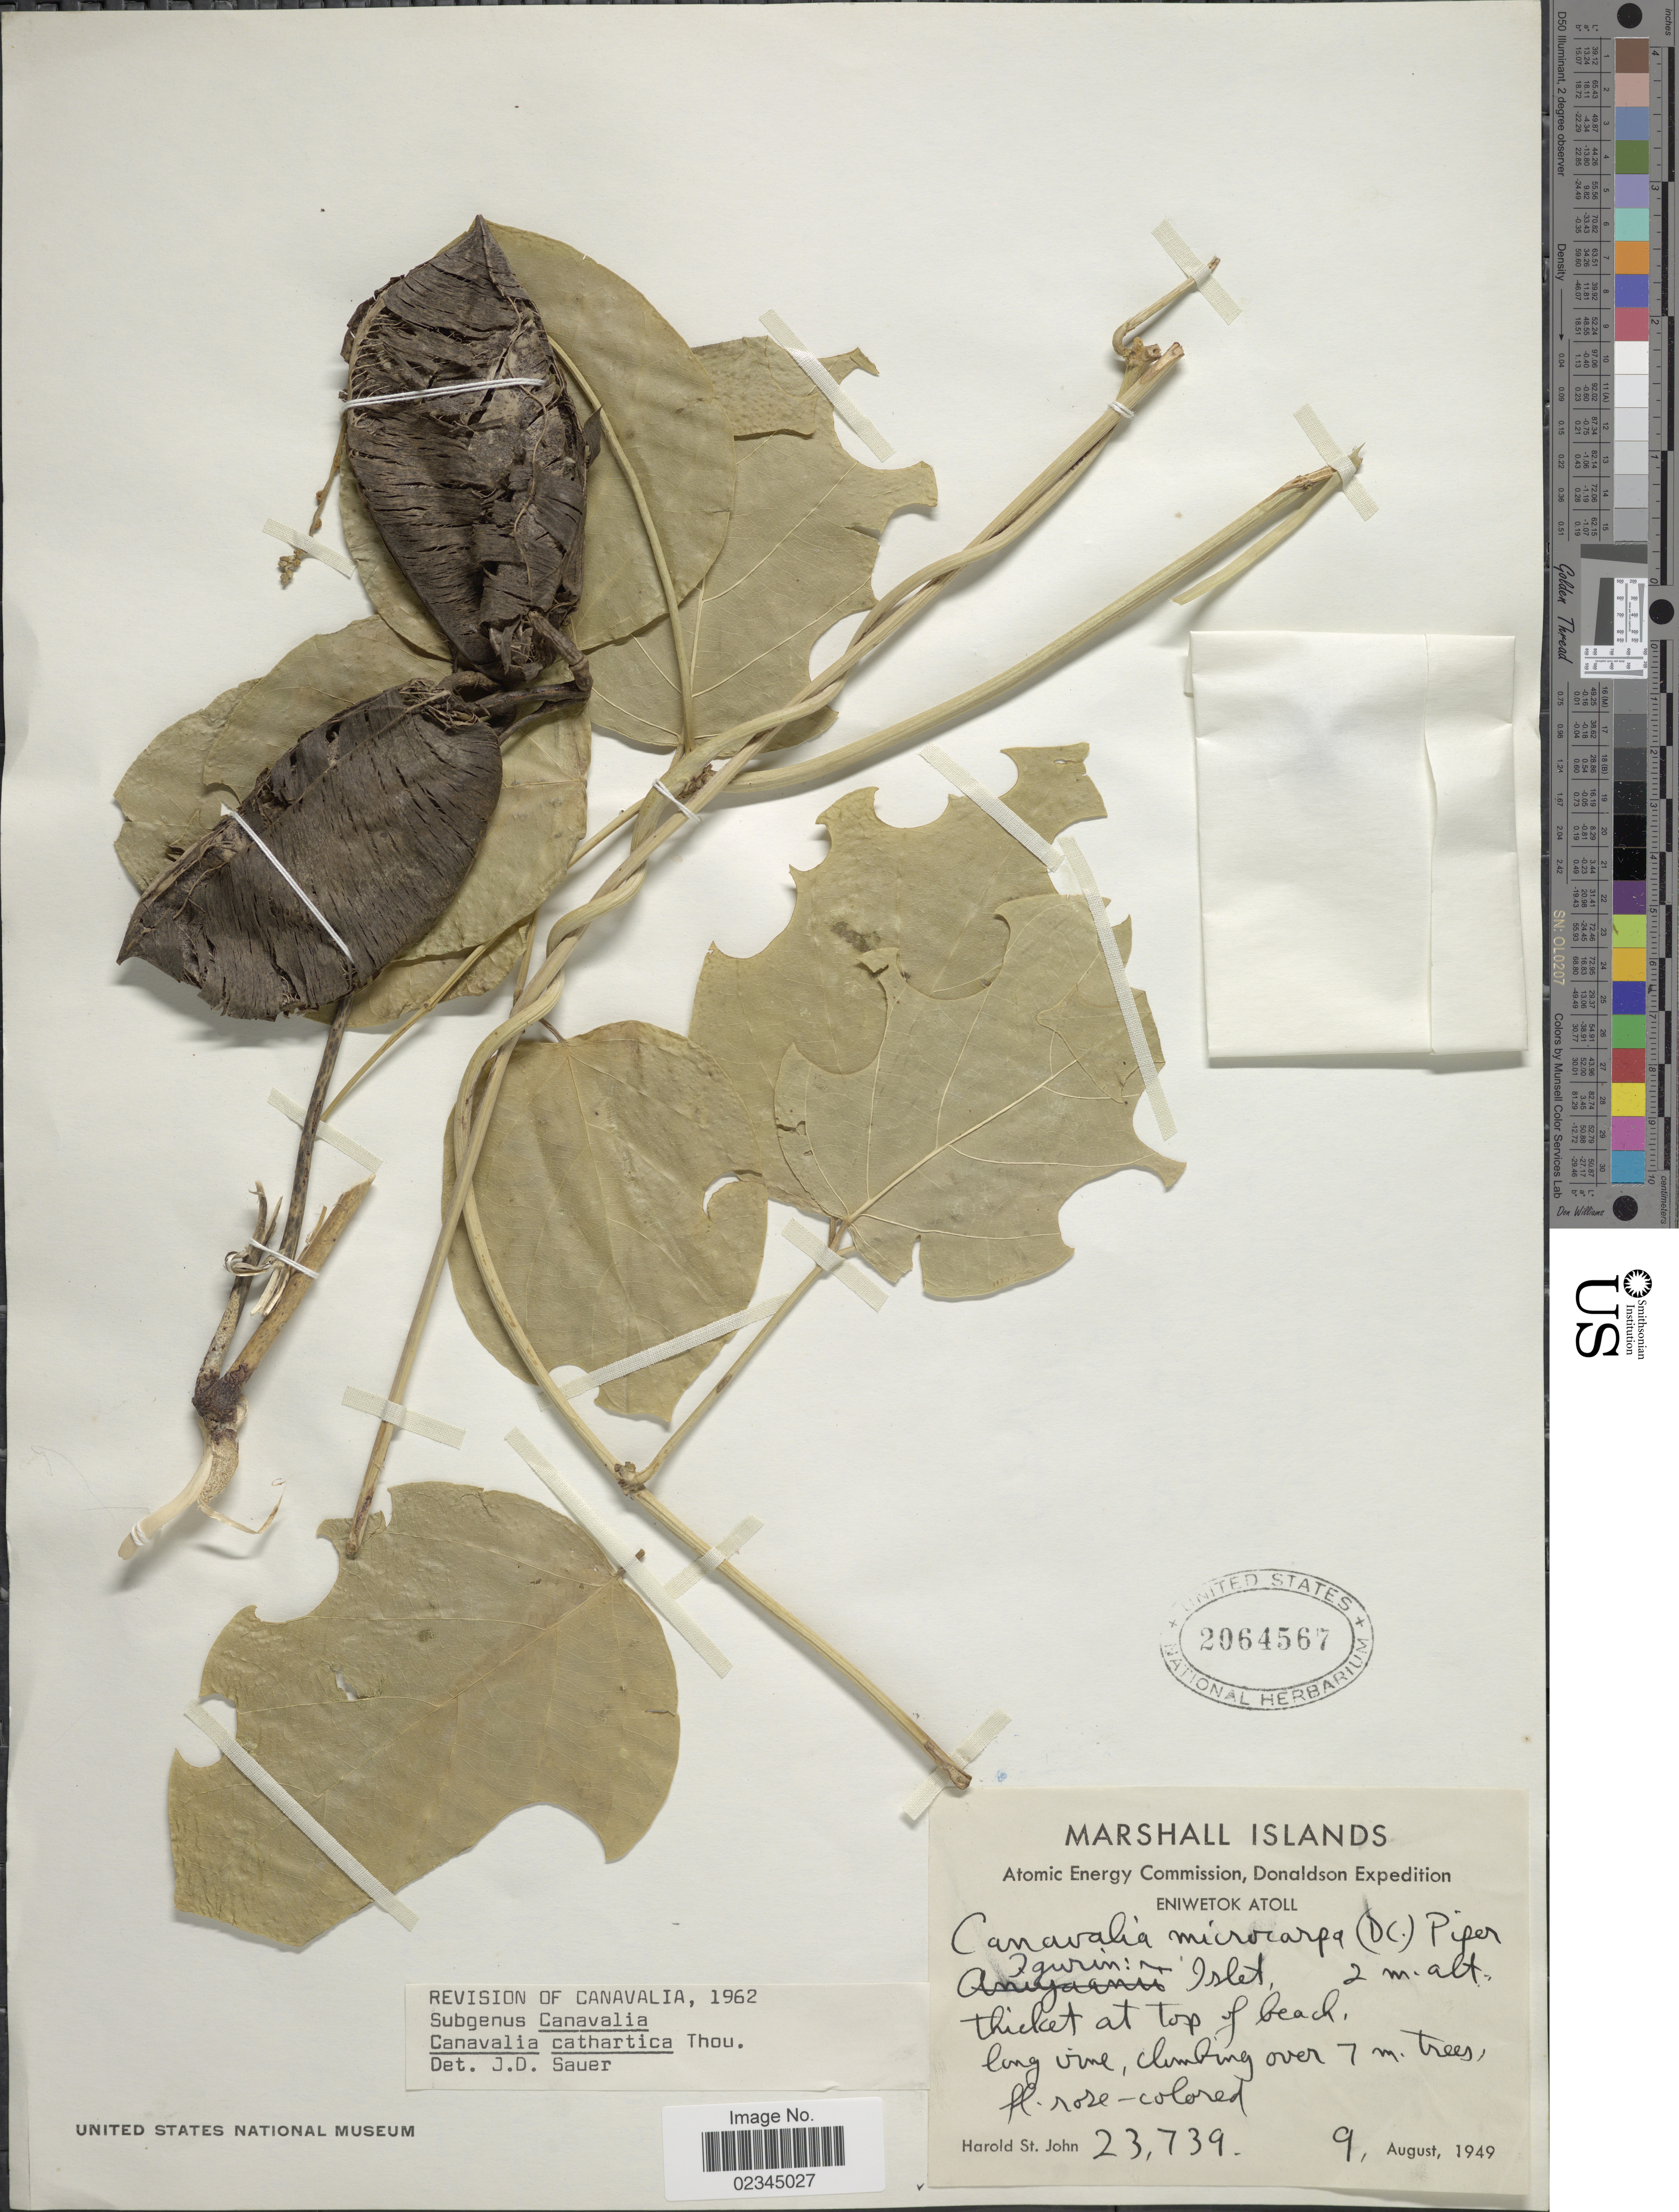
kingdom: Plantae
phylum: Tracheophyta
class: Magnoliopsida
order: Fabales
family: Fabaceae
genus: Canavalia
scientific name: Canavalia cathartica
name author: Thouars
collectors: H. St. John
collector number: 23739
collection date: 1949-08-09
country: Marshall Islands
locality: Igurin Islet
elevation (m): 2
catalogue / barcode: US 2064567